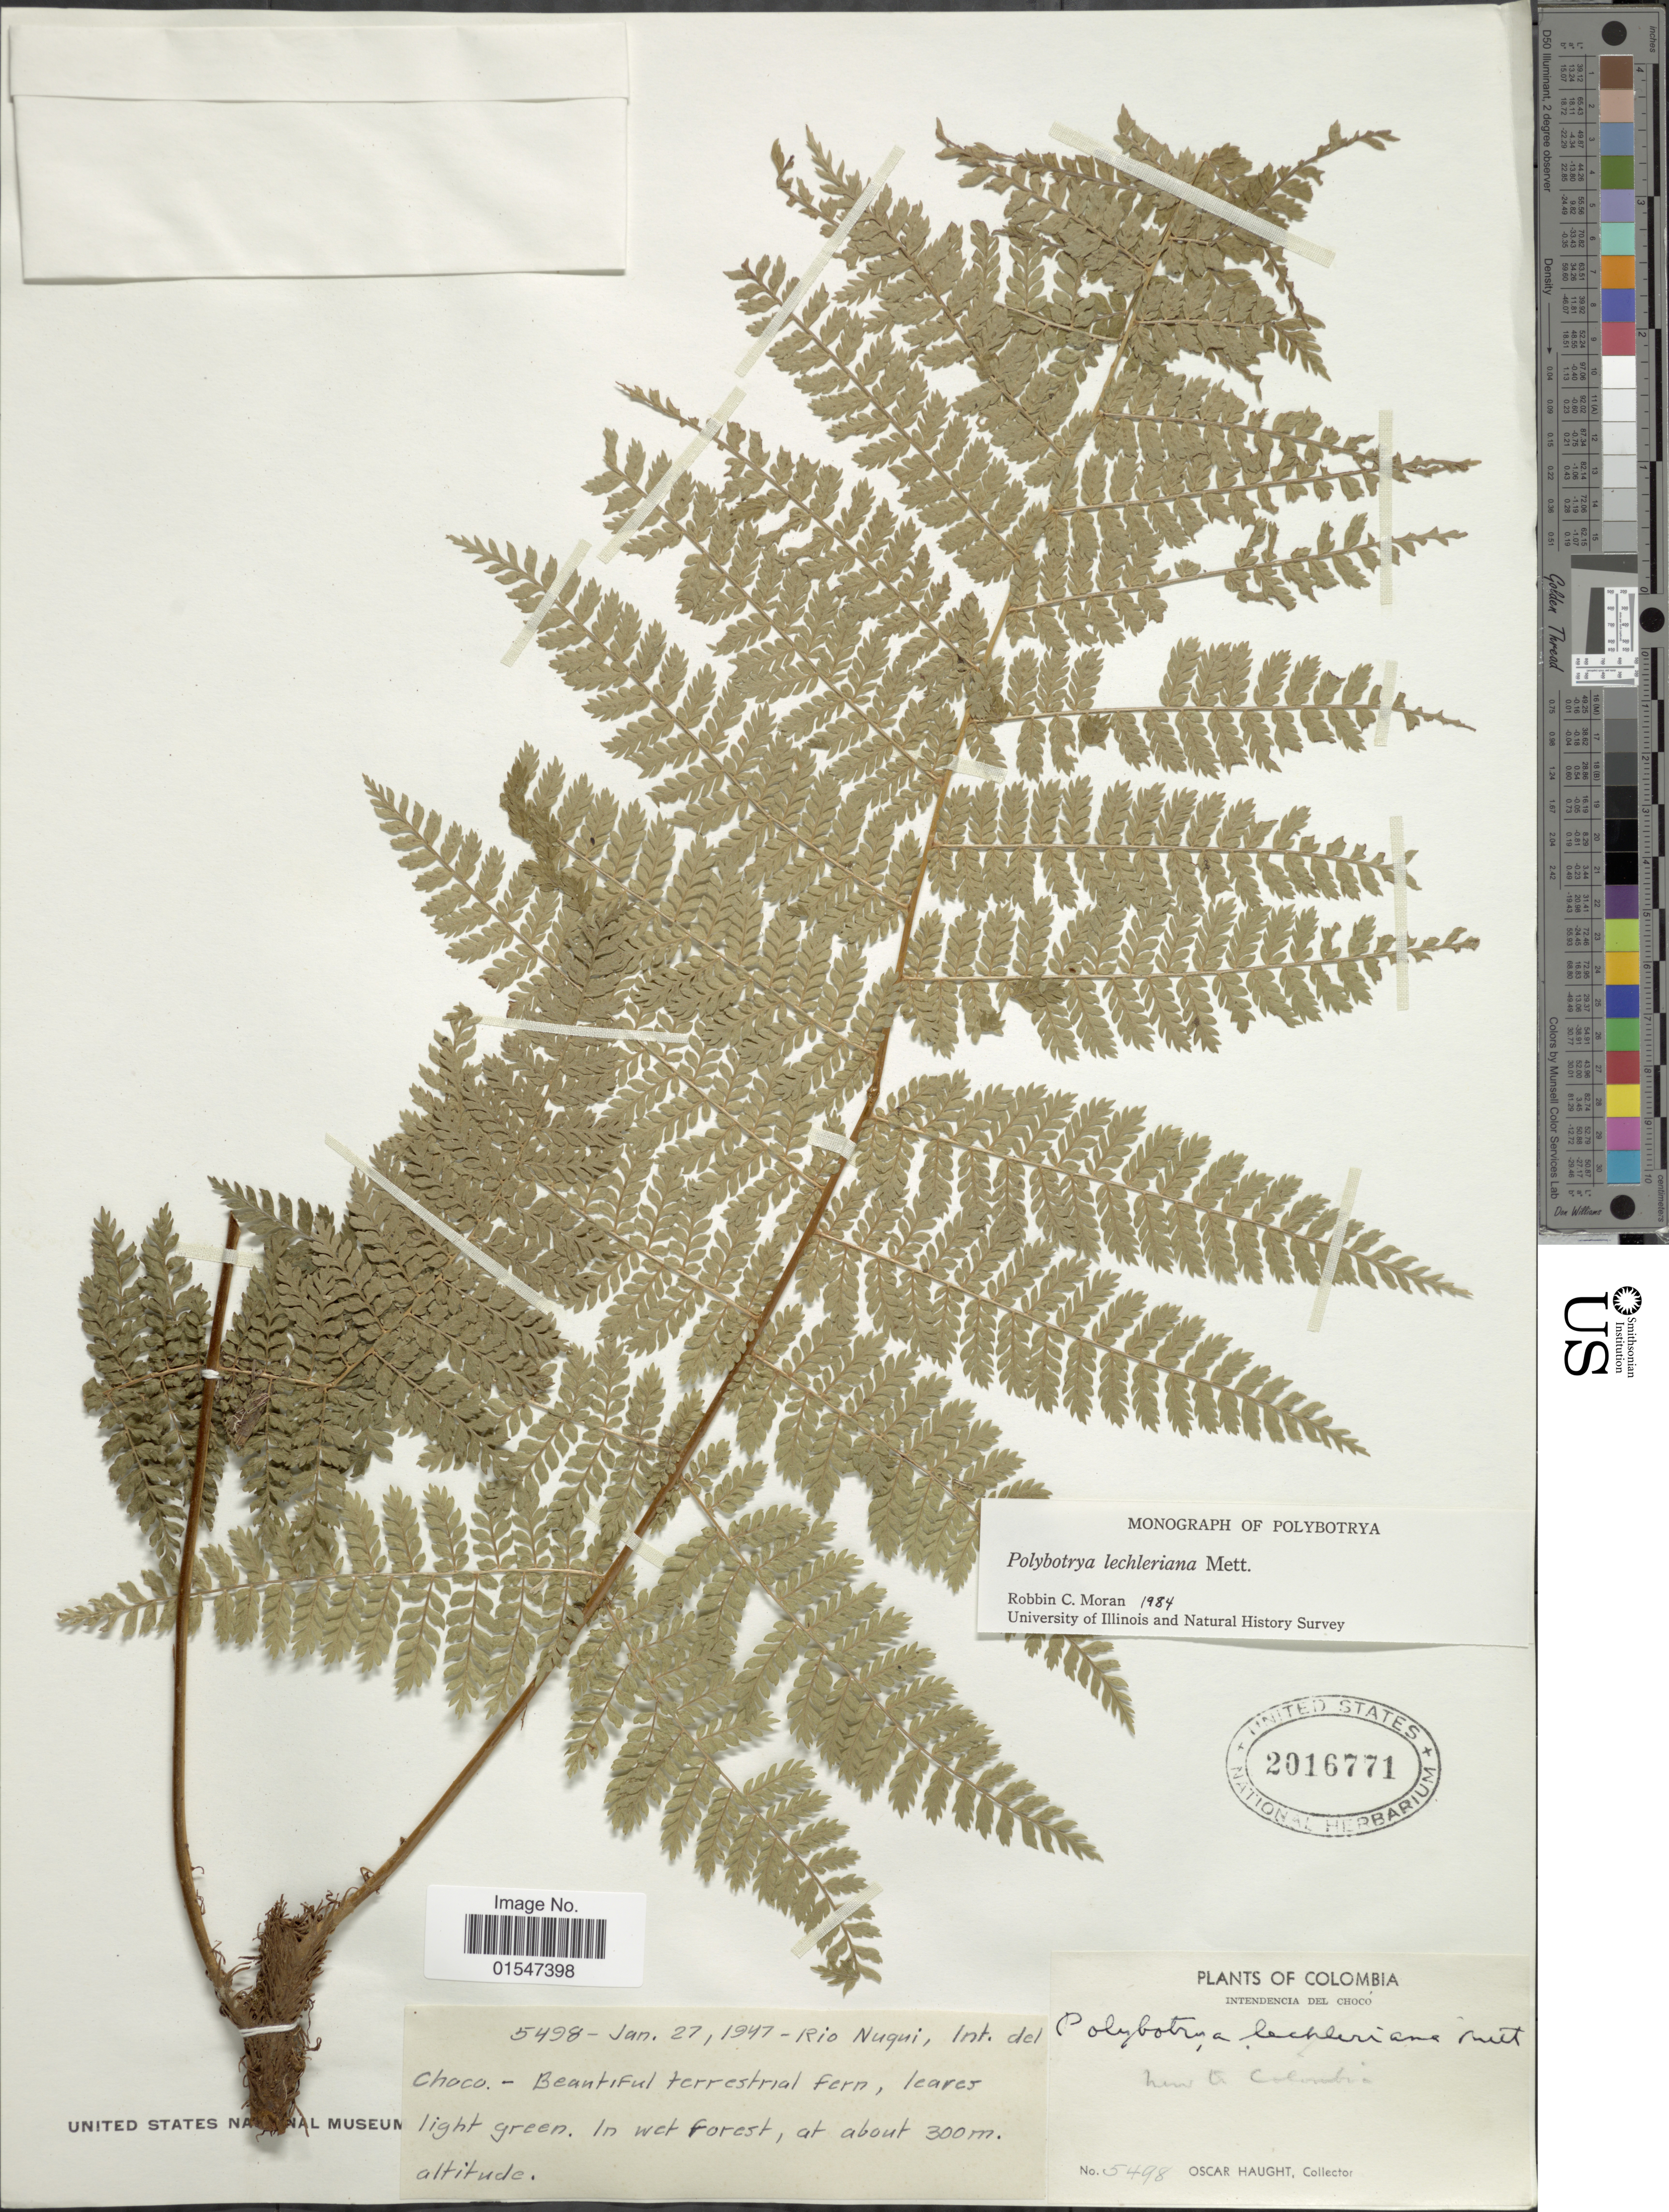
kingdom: Plantae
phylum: Tracheophyta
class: Polypodiopsida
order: Polypodiales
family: Dryopteridaceae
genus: Polybotrya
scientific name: Polybotrya lechleriana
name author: Mett.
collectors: O. L. Haught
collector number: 5498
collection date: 1947-01-27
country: Colombia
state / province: Chocó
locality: Intendencia del Choco, Rio Nuqui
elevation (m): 300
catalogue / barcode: US 2016771